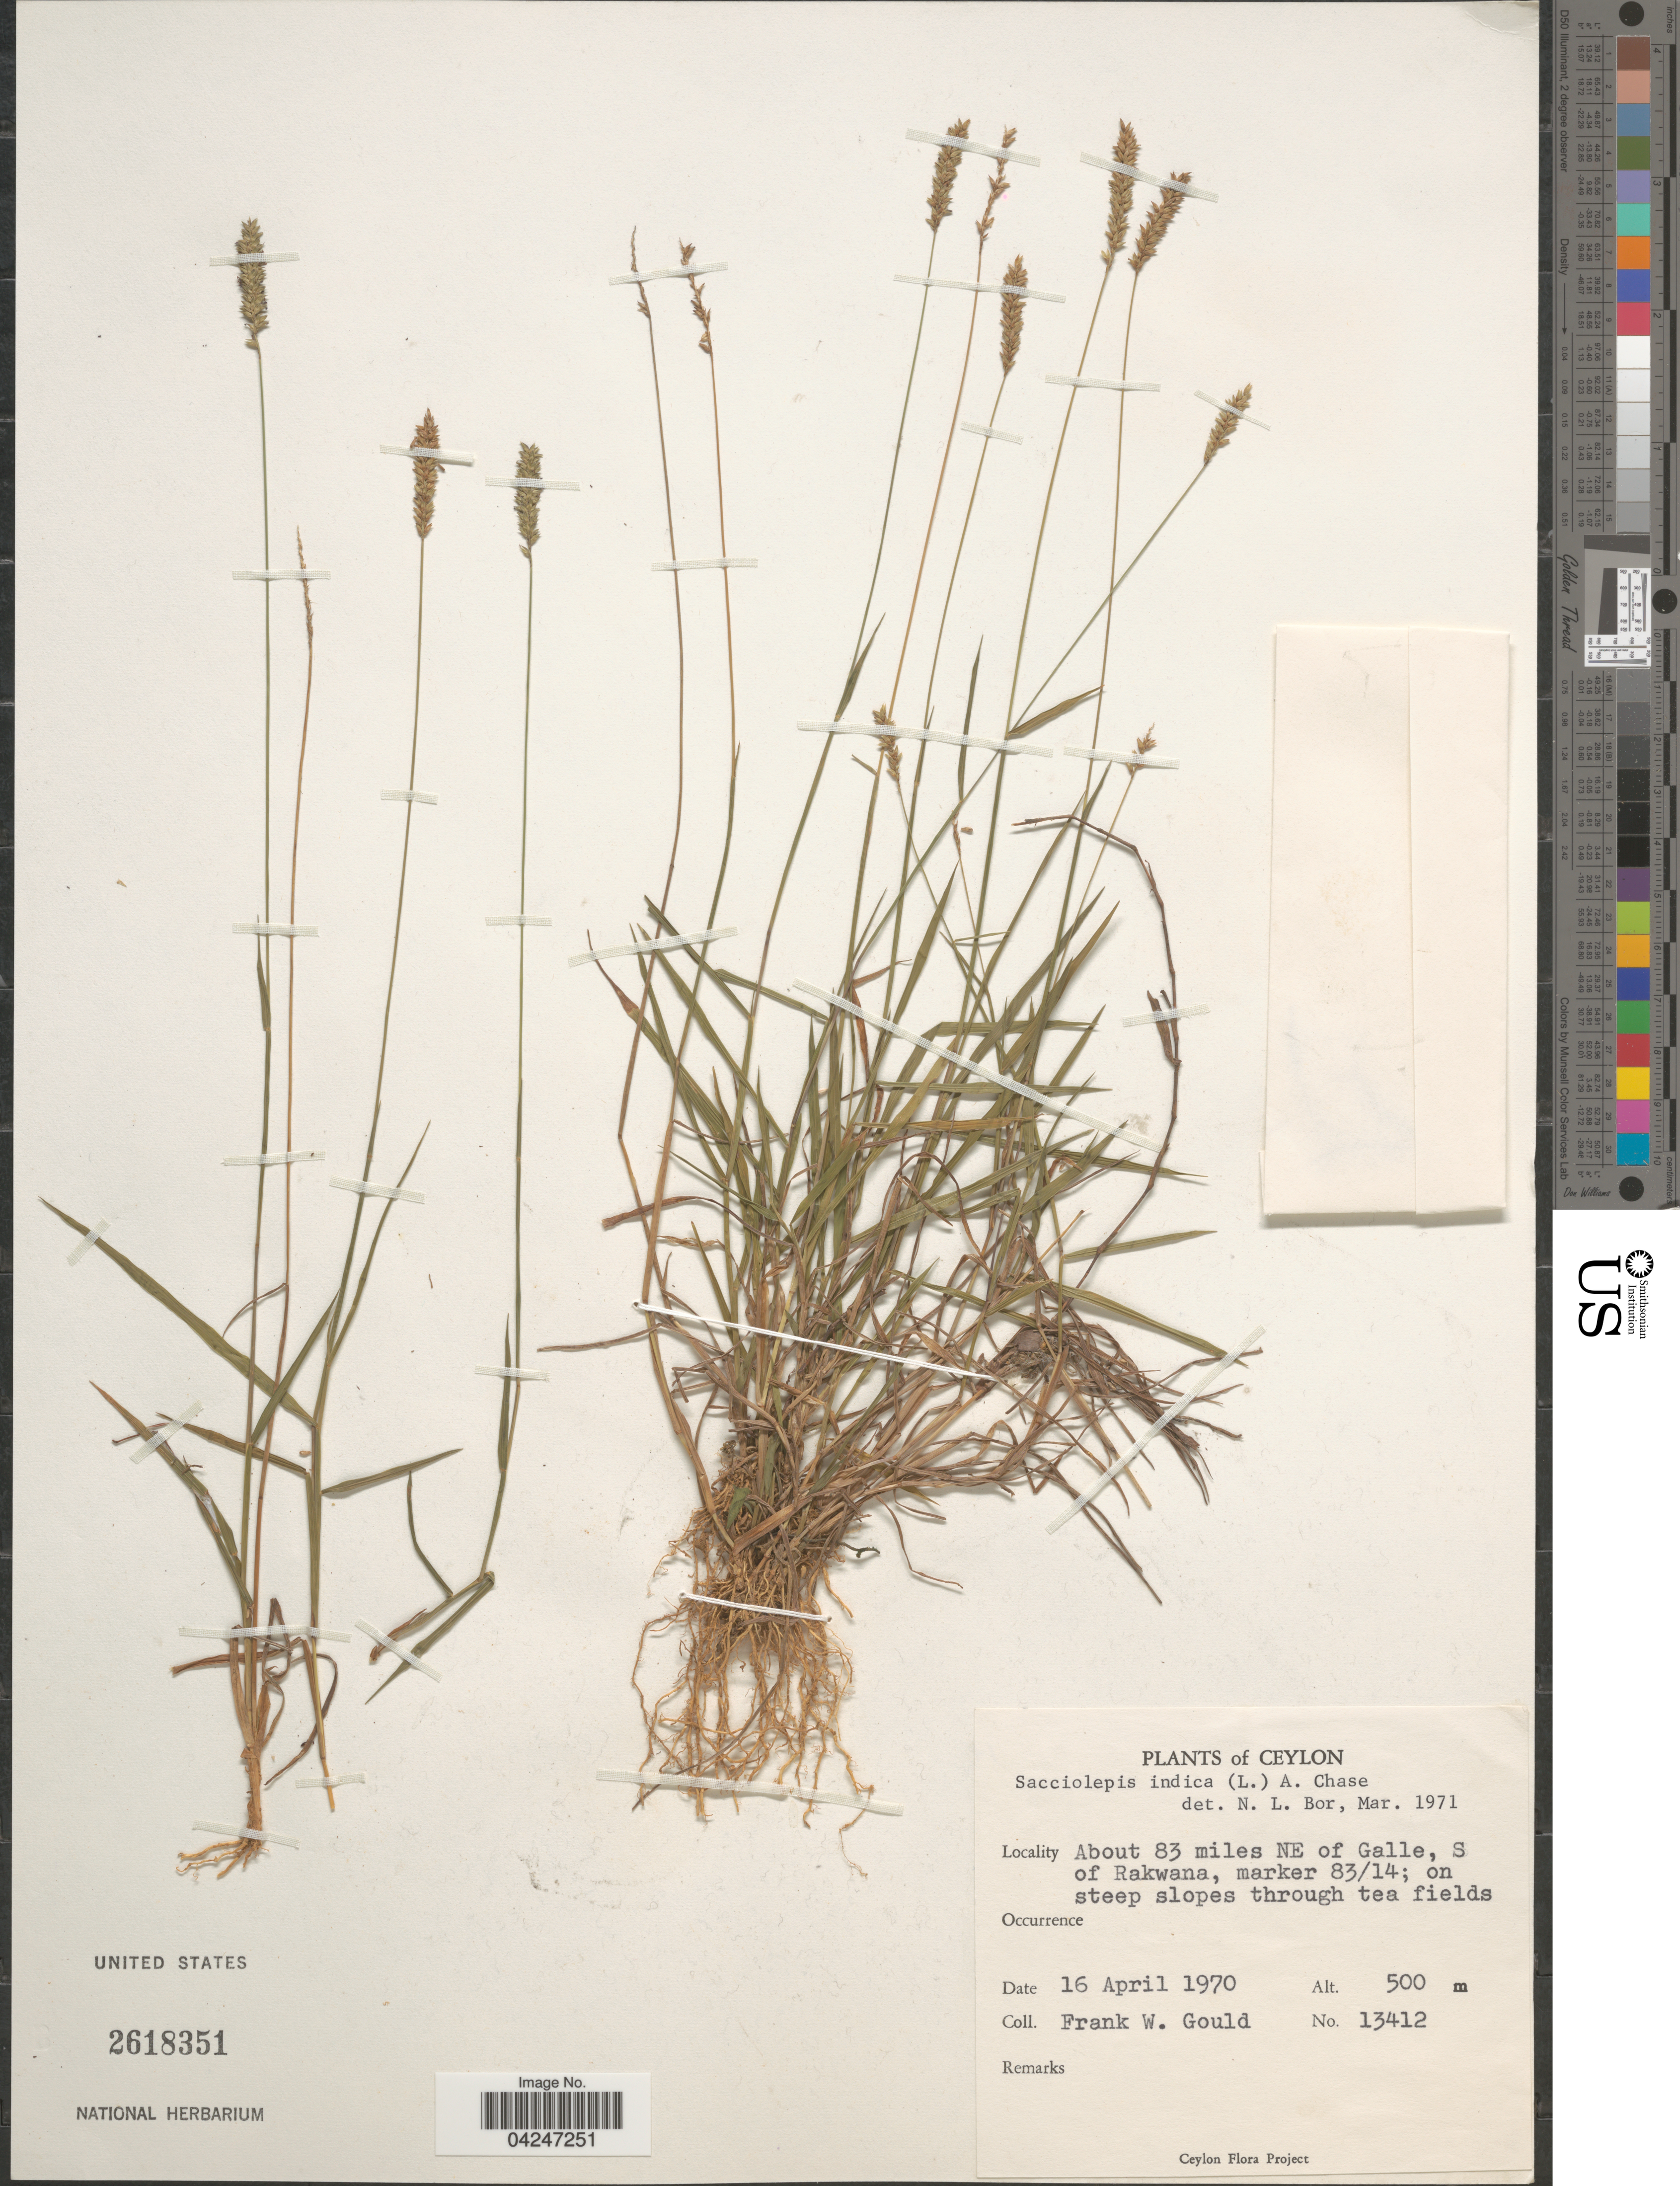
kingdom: Plantae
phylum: Tracheophyta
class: Liliopsida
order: Poales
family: Poaceae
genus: Sacciolepis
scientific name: Sacciolepis indica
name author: (L.) Chase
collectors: F. W. Gould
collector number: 13412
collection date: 1970-04-16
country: Sri Lanka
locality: Ceylon. About 83 miles NE of Galle, S of Rakwana, marker 83/14; on steep slopes through tea fields.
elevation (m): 500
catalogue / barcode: US 2618351